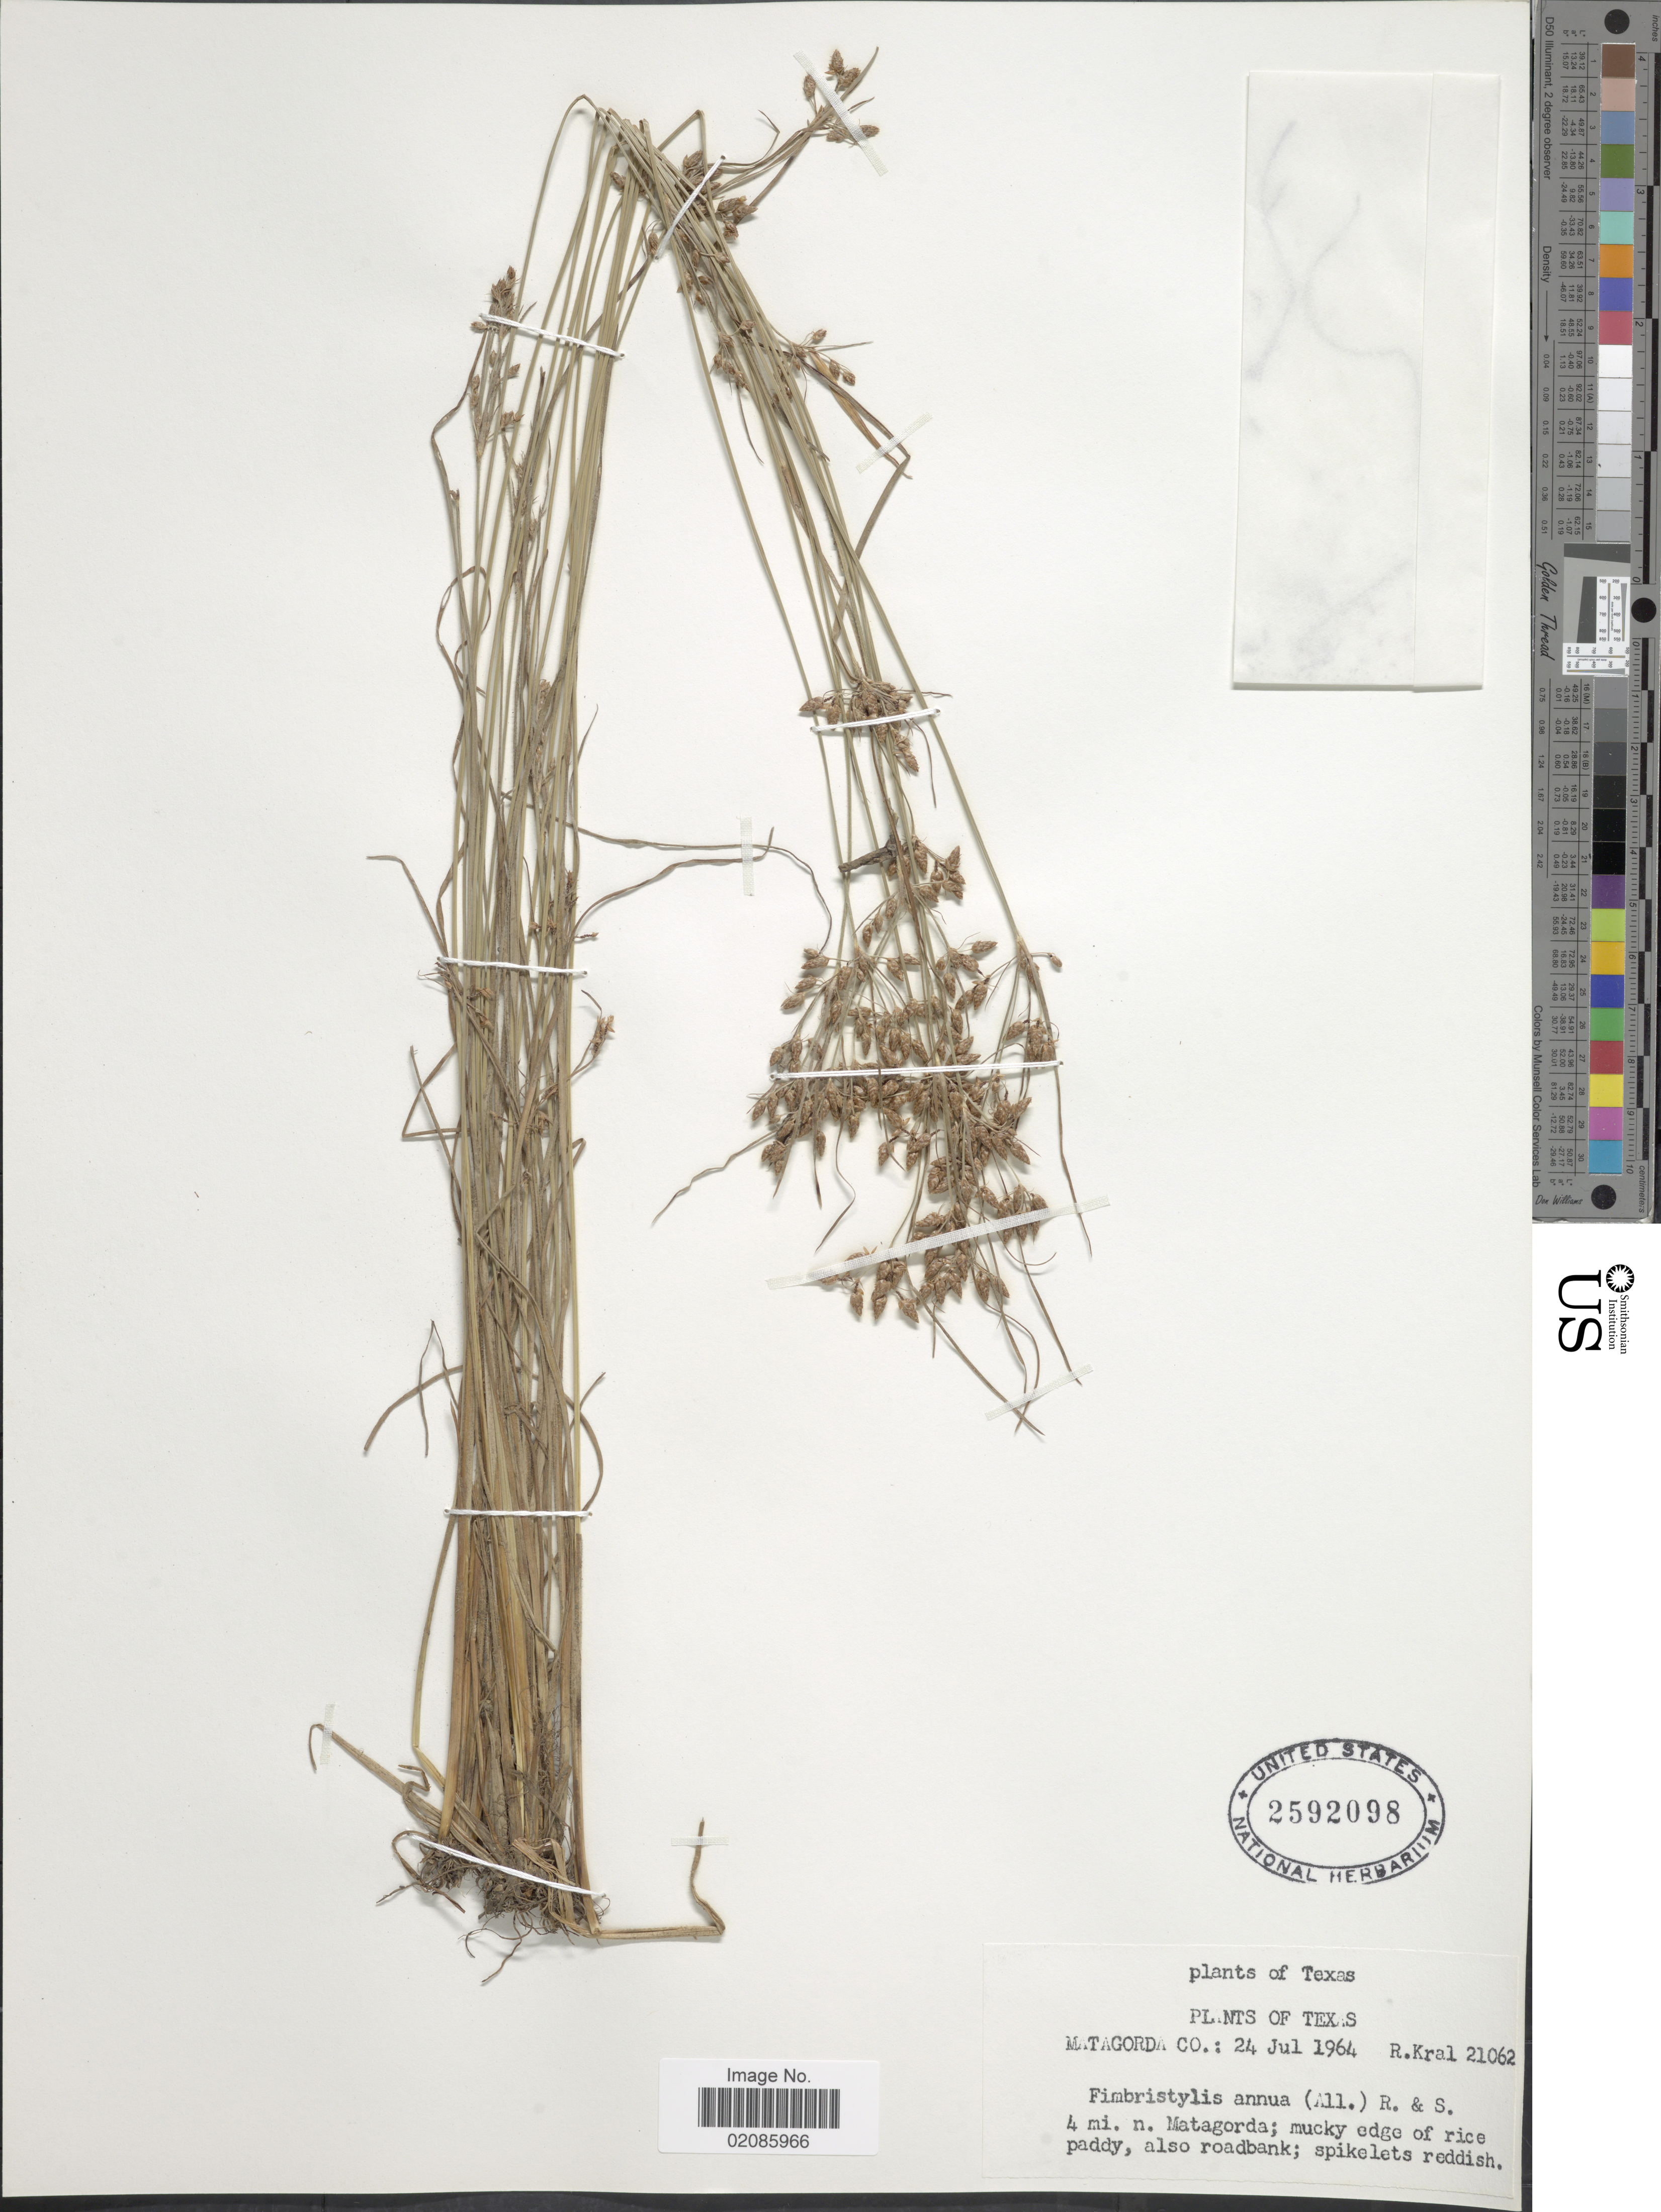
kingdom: Plantae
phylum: Tracheophyta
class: Liliopsida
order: Poales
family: Cyperaceae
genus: Fimbristylis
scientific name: Fimbristylis annua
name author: (All.) Roem. & Schult.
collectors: R. Kral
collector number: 21062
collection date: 1964-07-24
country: United States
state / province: Texas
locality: Matagorda Co. 4 mi. n. Matagorda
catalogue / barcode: US 2592098